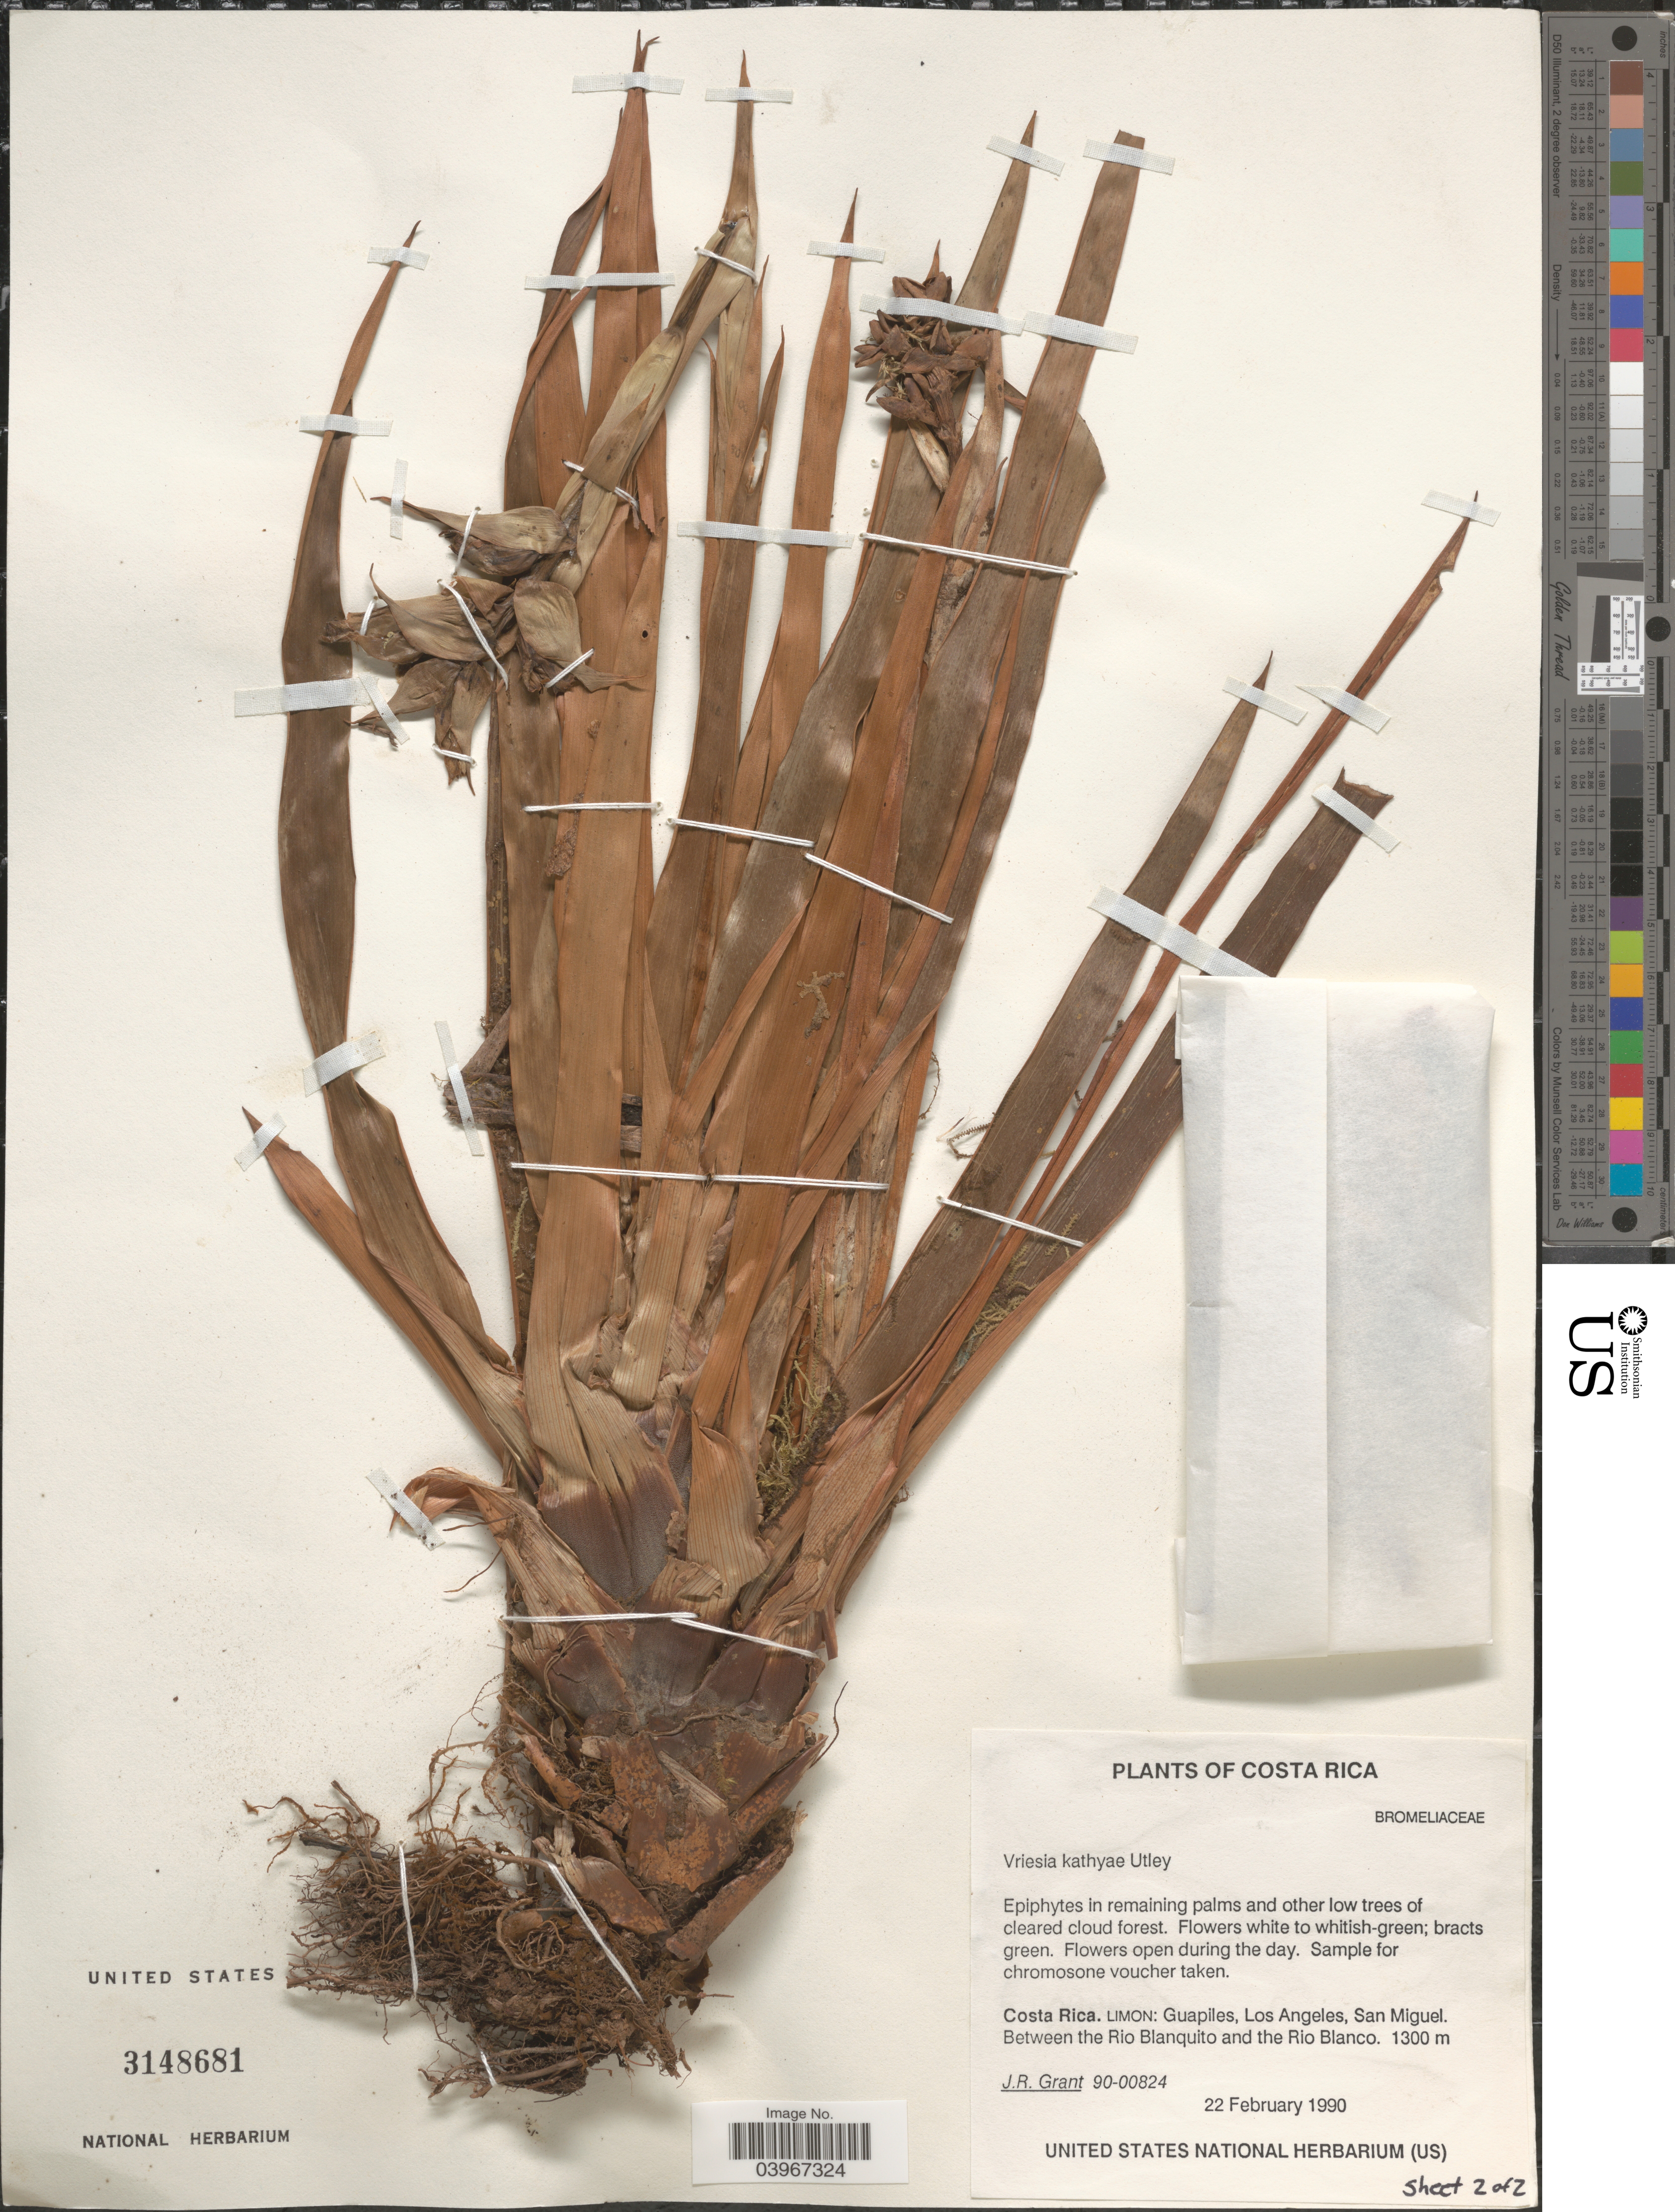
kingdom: Plantae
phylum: Tracheophyta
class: Liliopsida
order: Poales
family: Bromeliaceae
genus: Werauhia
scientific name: Werauhia kathyae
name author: (Utley) J.R. Grant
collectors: J. Grant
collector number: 90-00824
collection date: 1990-02-22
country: Costa Rica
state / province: Limón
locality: Guapiles, Los Angeles, San Miguel. Between the Rio Blanquito and the Rio Blanco.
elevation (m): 1300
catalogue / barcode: US 3148681